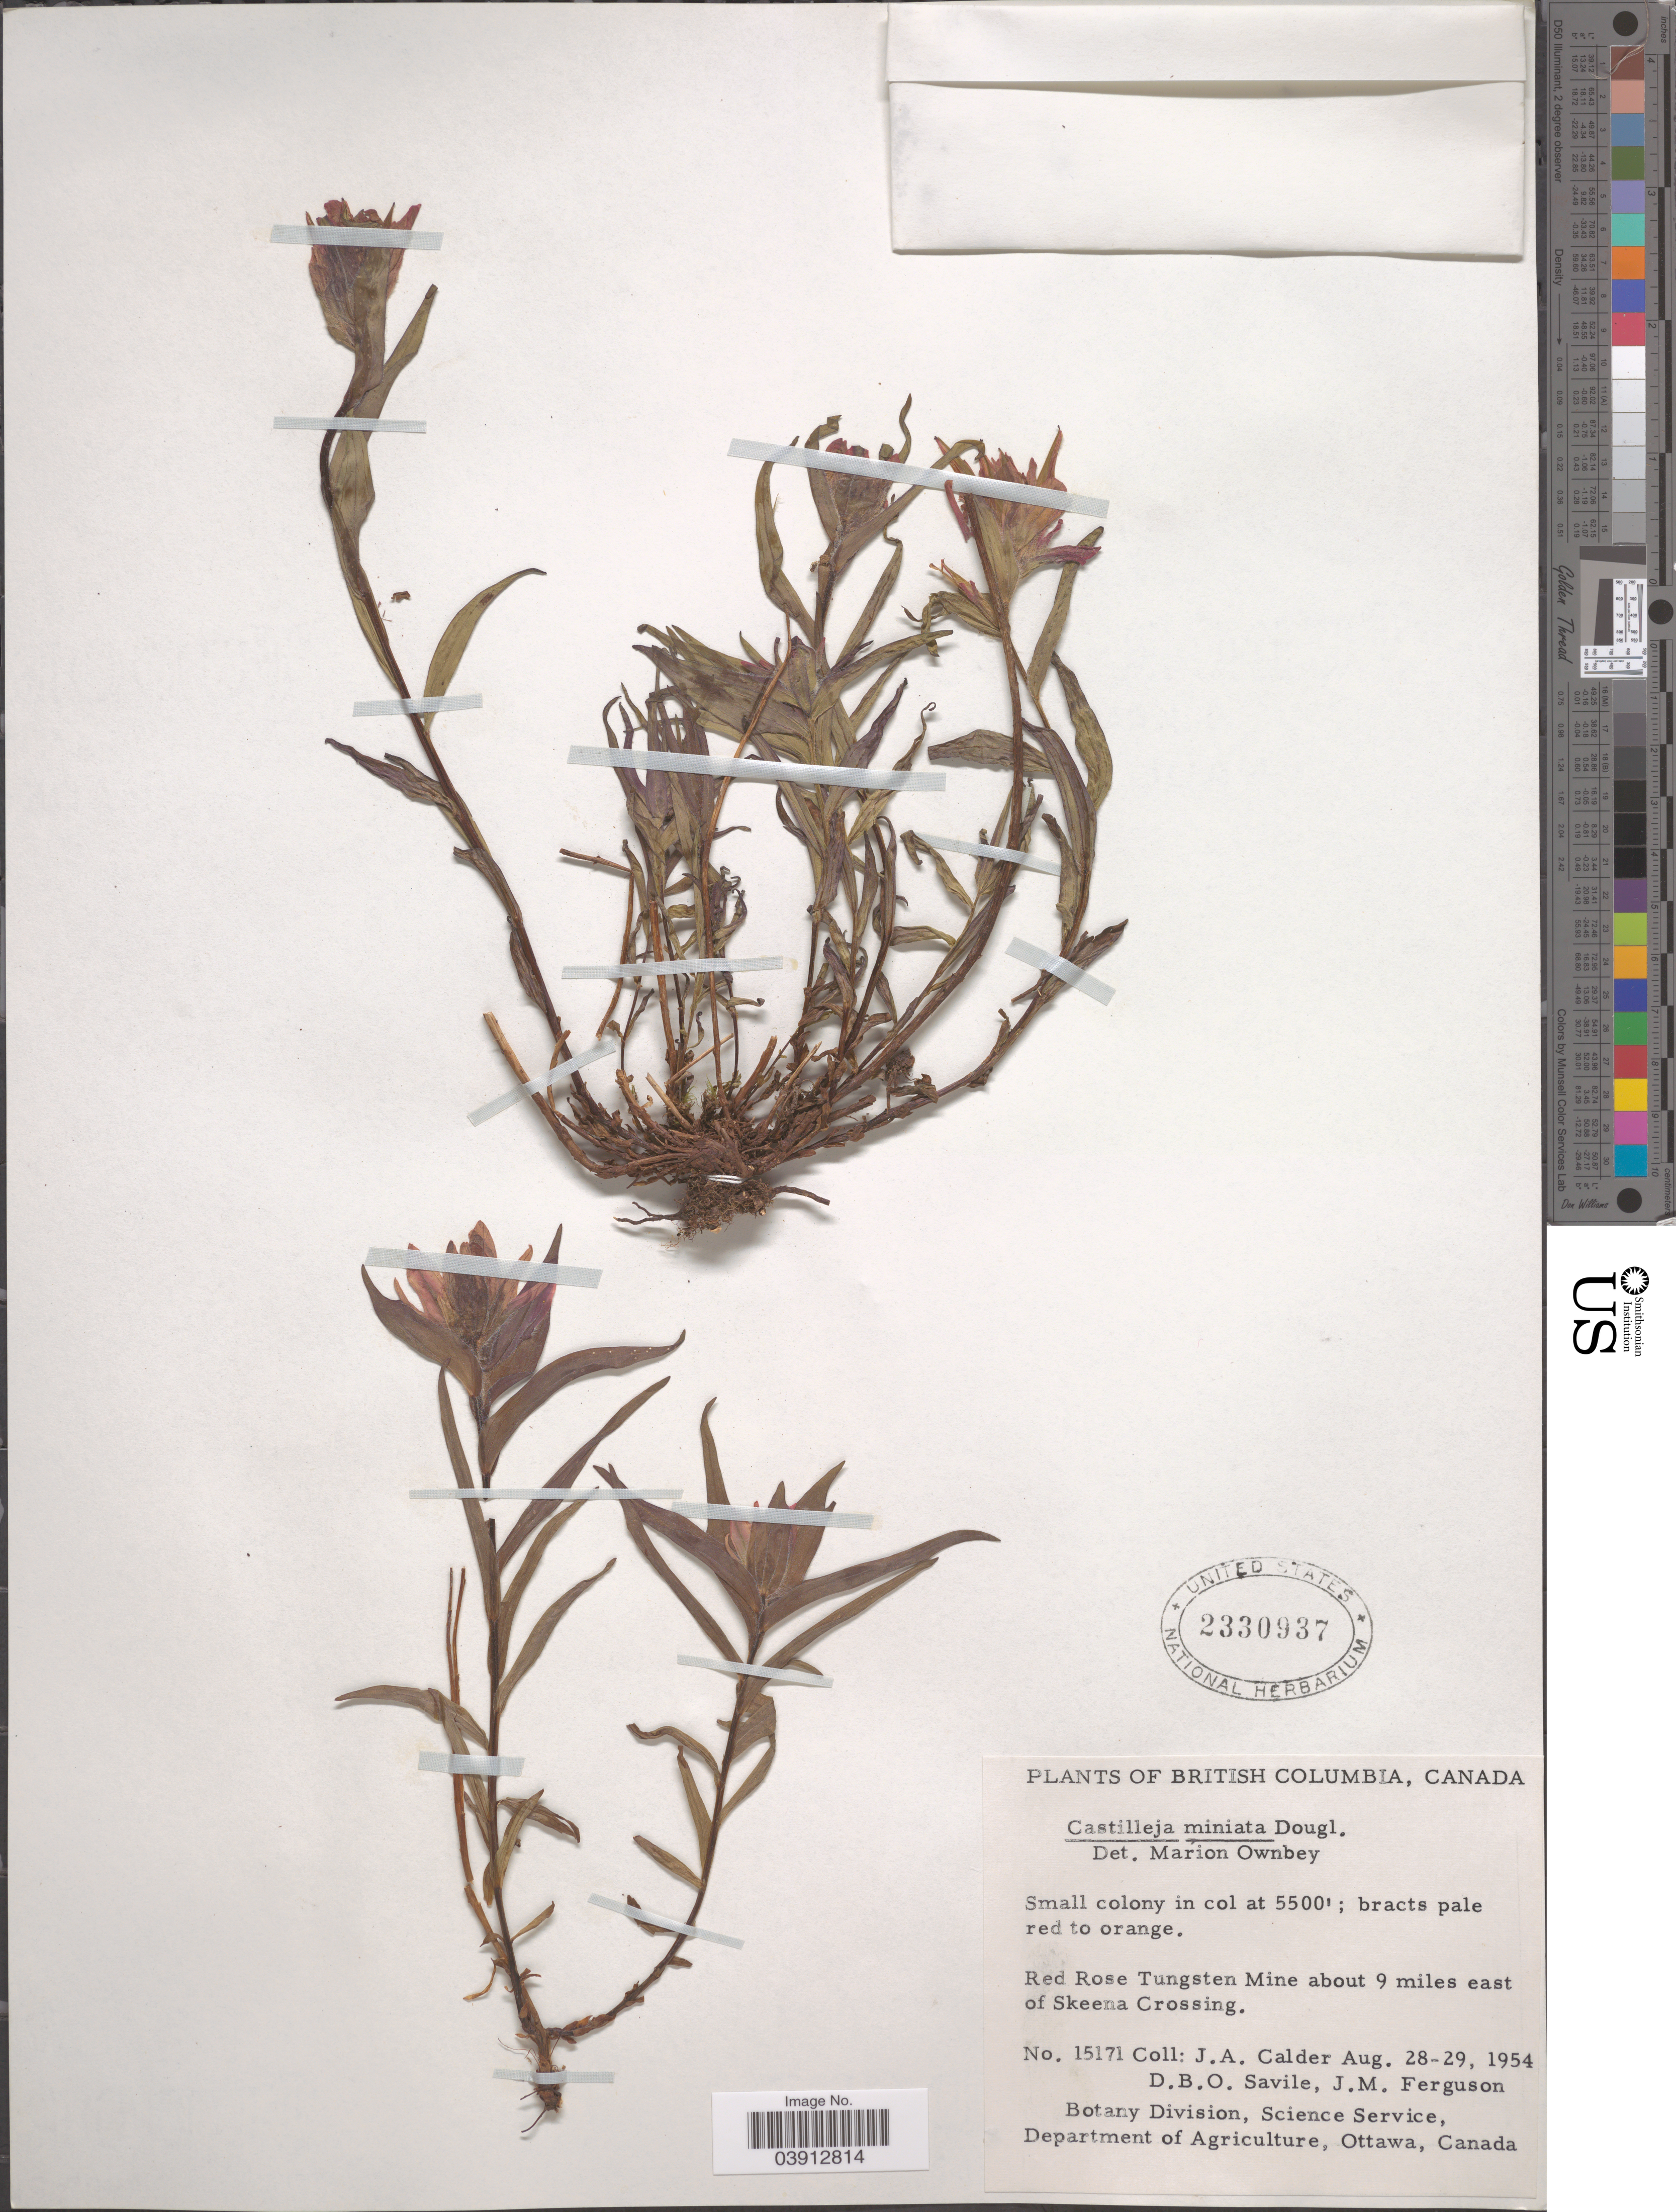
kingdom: Plantae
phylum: Tracheophyta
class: Magnoliopsida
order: Lamiales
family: Orobanchaceae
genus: Castilleja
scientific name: Castilleja miniata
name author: Douglas ex Hook.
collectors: J. A. Calder, D. Savile & J. M. Ferguson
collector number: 15171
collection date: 1954-08-28/1954-08-29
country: Canada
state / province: British Columbia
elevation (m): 1676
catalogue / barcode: US 2330937